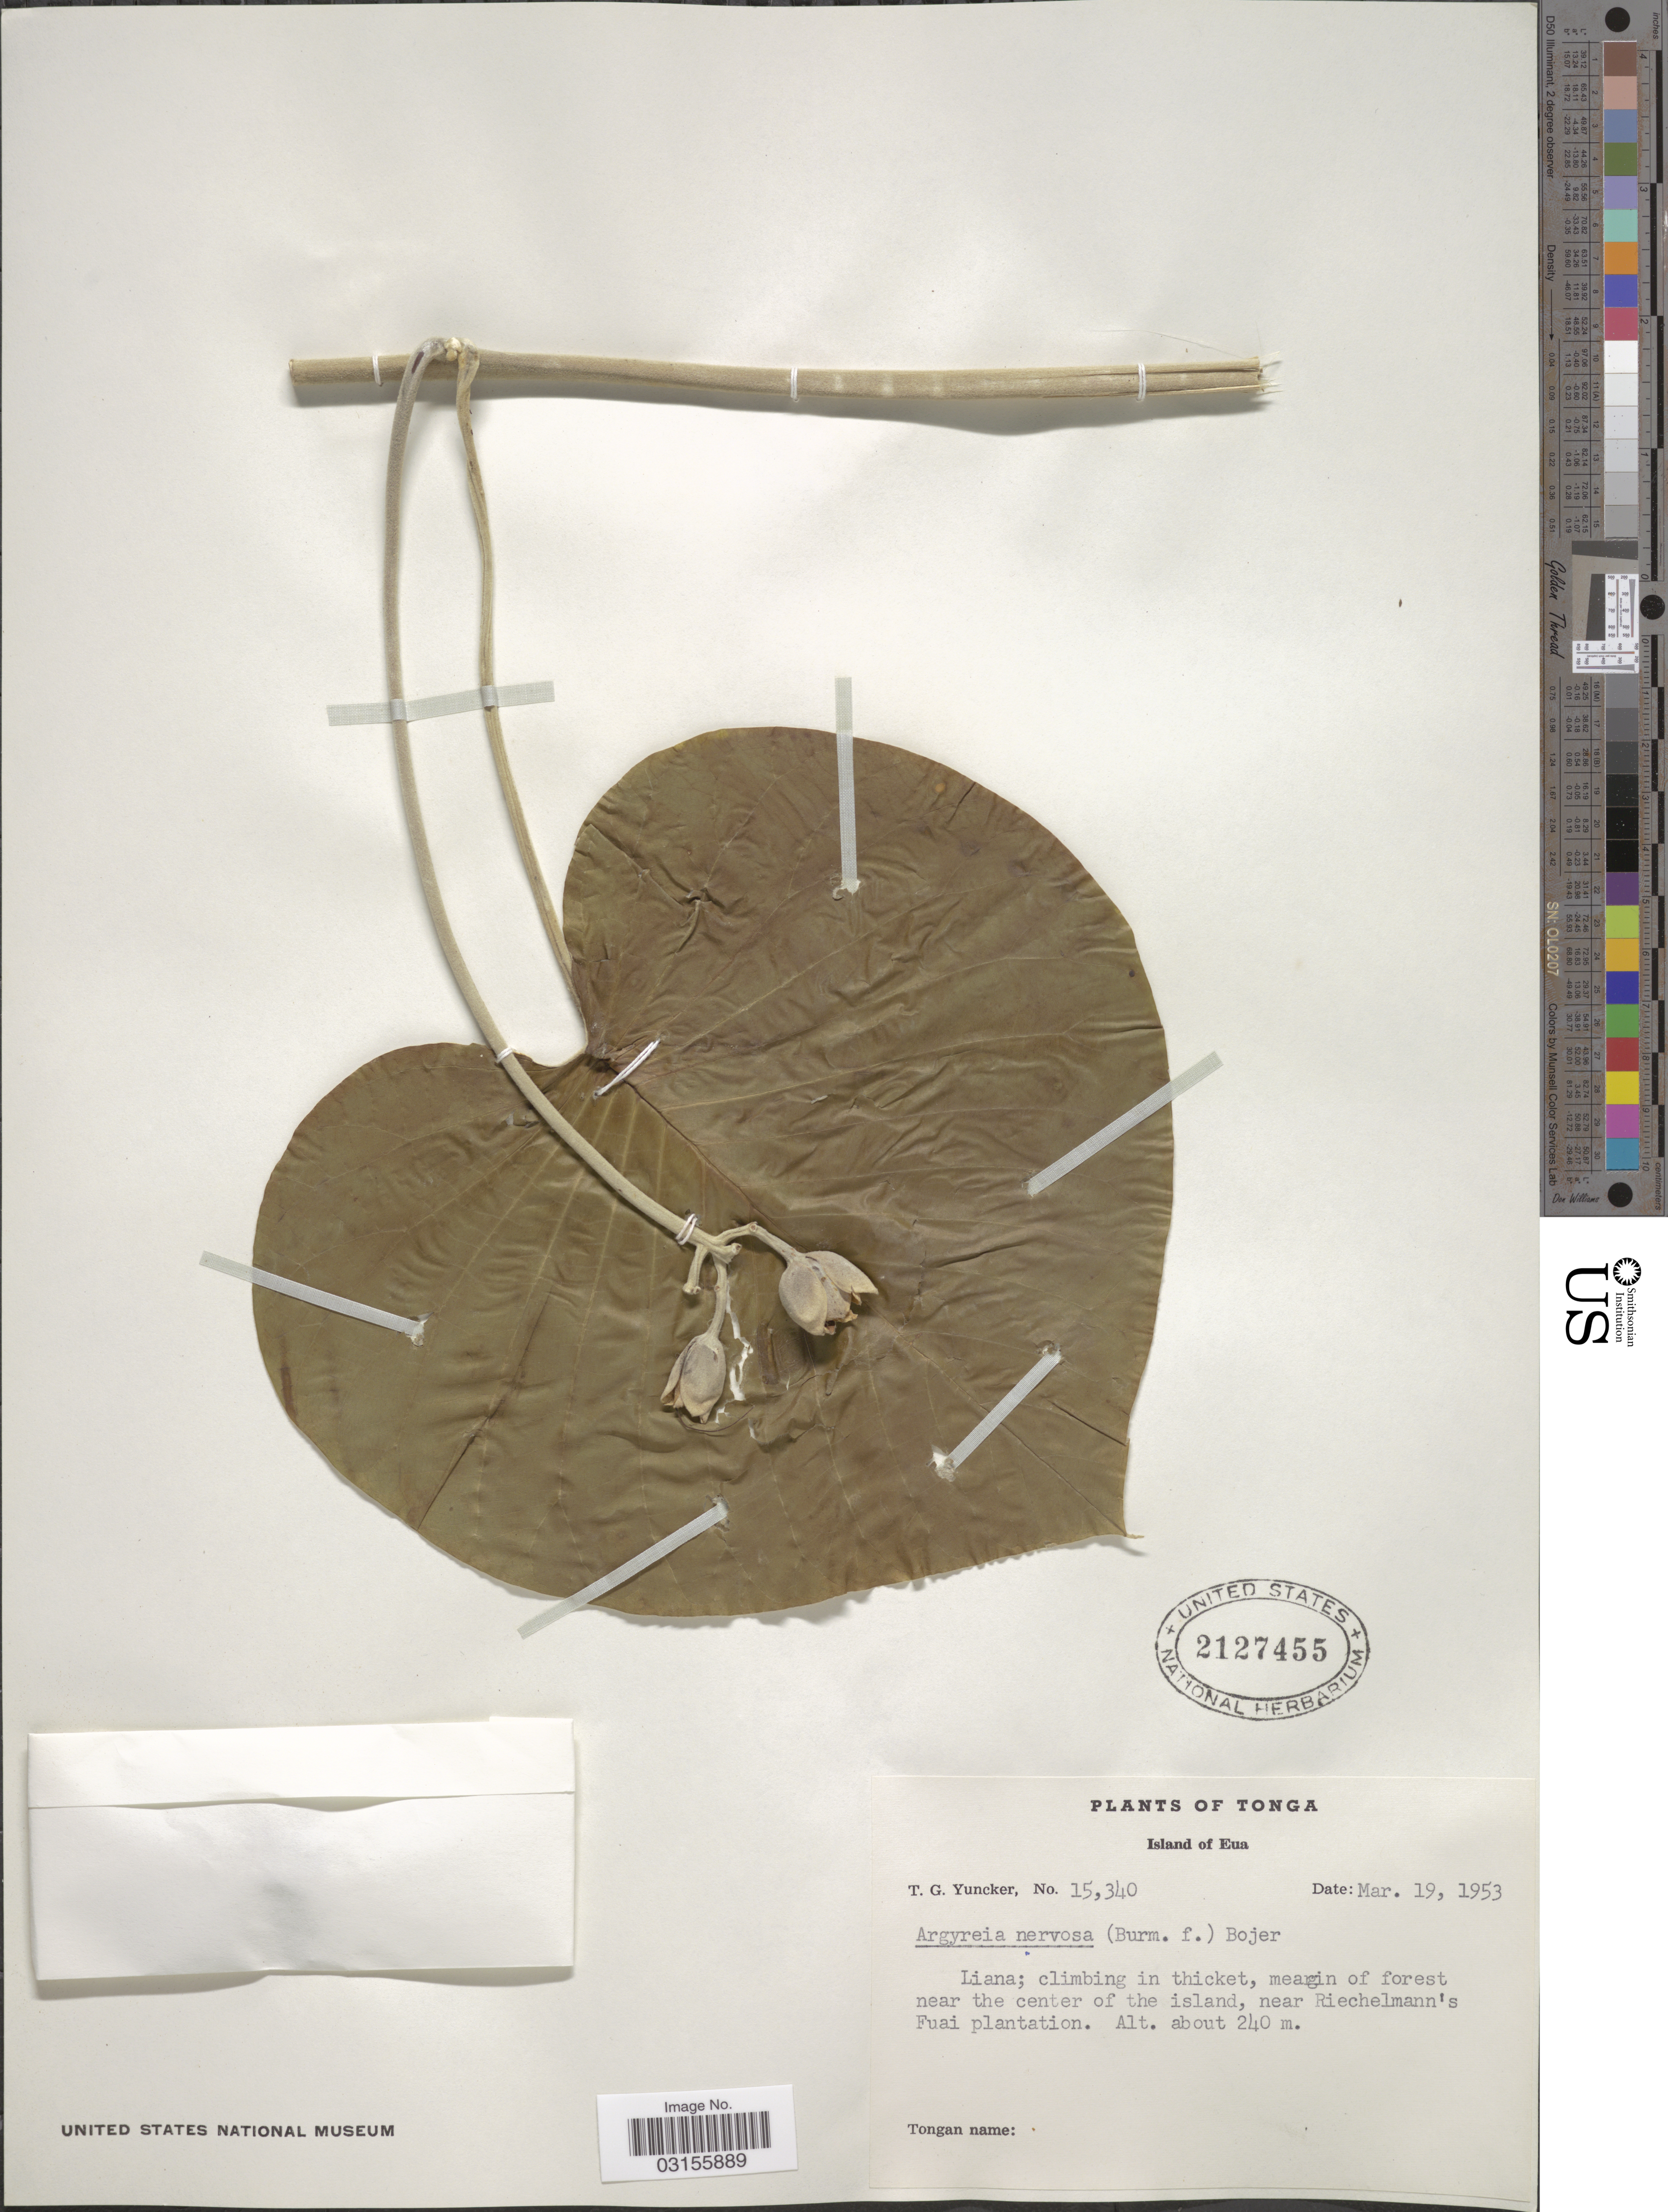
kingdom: Plantae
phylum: Tracheophyta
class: Magnoliopsida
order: Solanales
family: Convolvulaceae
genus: Argyreia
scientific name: Argyreia nervosa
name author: (Burm. f.) Bojer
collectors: T. G. Yuncker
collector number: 15340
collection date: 1953-03-19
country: Tonga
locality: Island of Eua. Near Riechelmann's Fuai plantation.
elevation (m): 240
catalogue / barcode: US 2127455